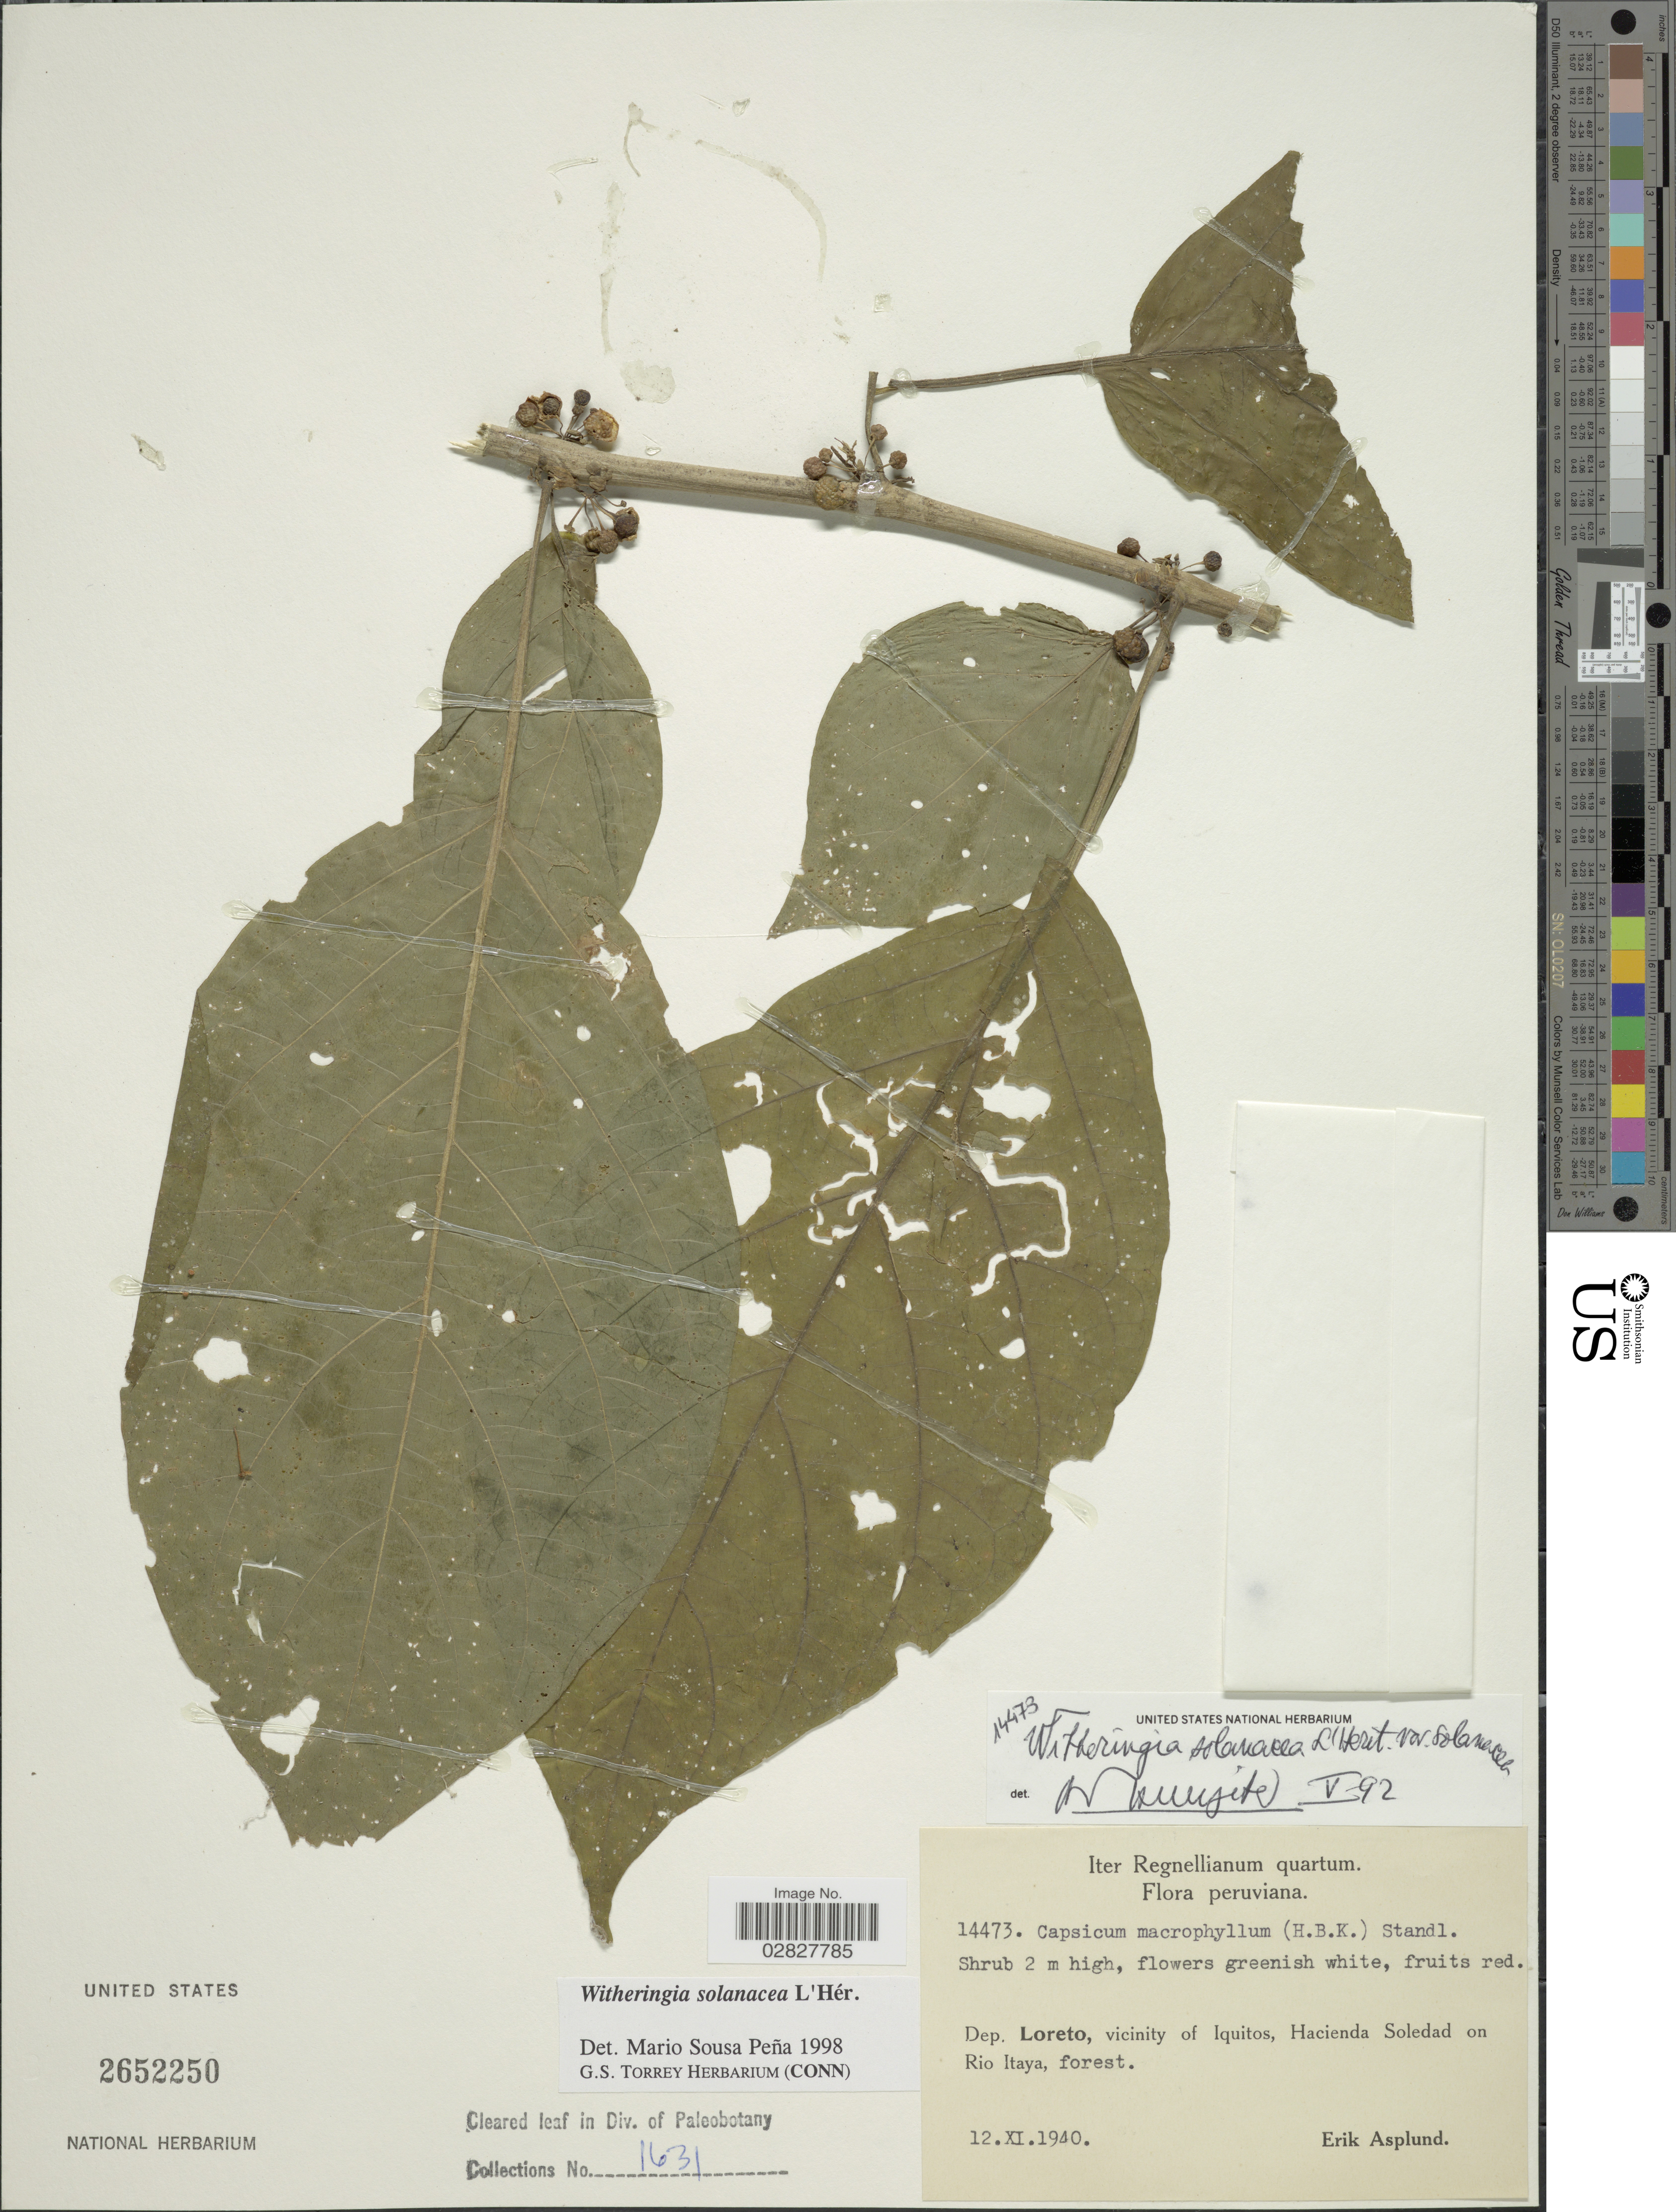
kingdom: Plantae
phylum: Tracheophyta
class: Magnoliopsida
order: Solanales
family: Solanaceae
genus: Witheringia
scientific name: Witheringia solanacea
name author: L'Hér.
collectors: E. Asplund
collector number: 14473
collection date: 1940-11-12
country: Peru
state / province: Loreto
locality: Dep. Loreto, vicinity of Iquitos, Hacienda Soledad on Rio Itaya, forest.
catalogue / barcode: US 2652250